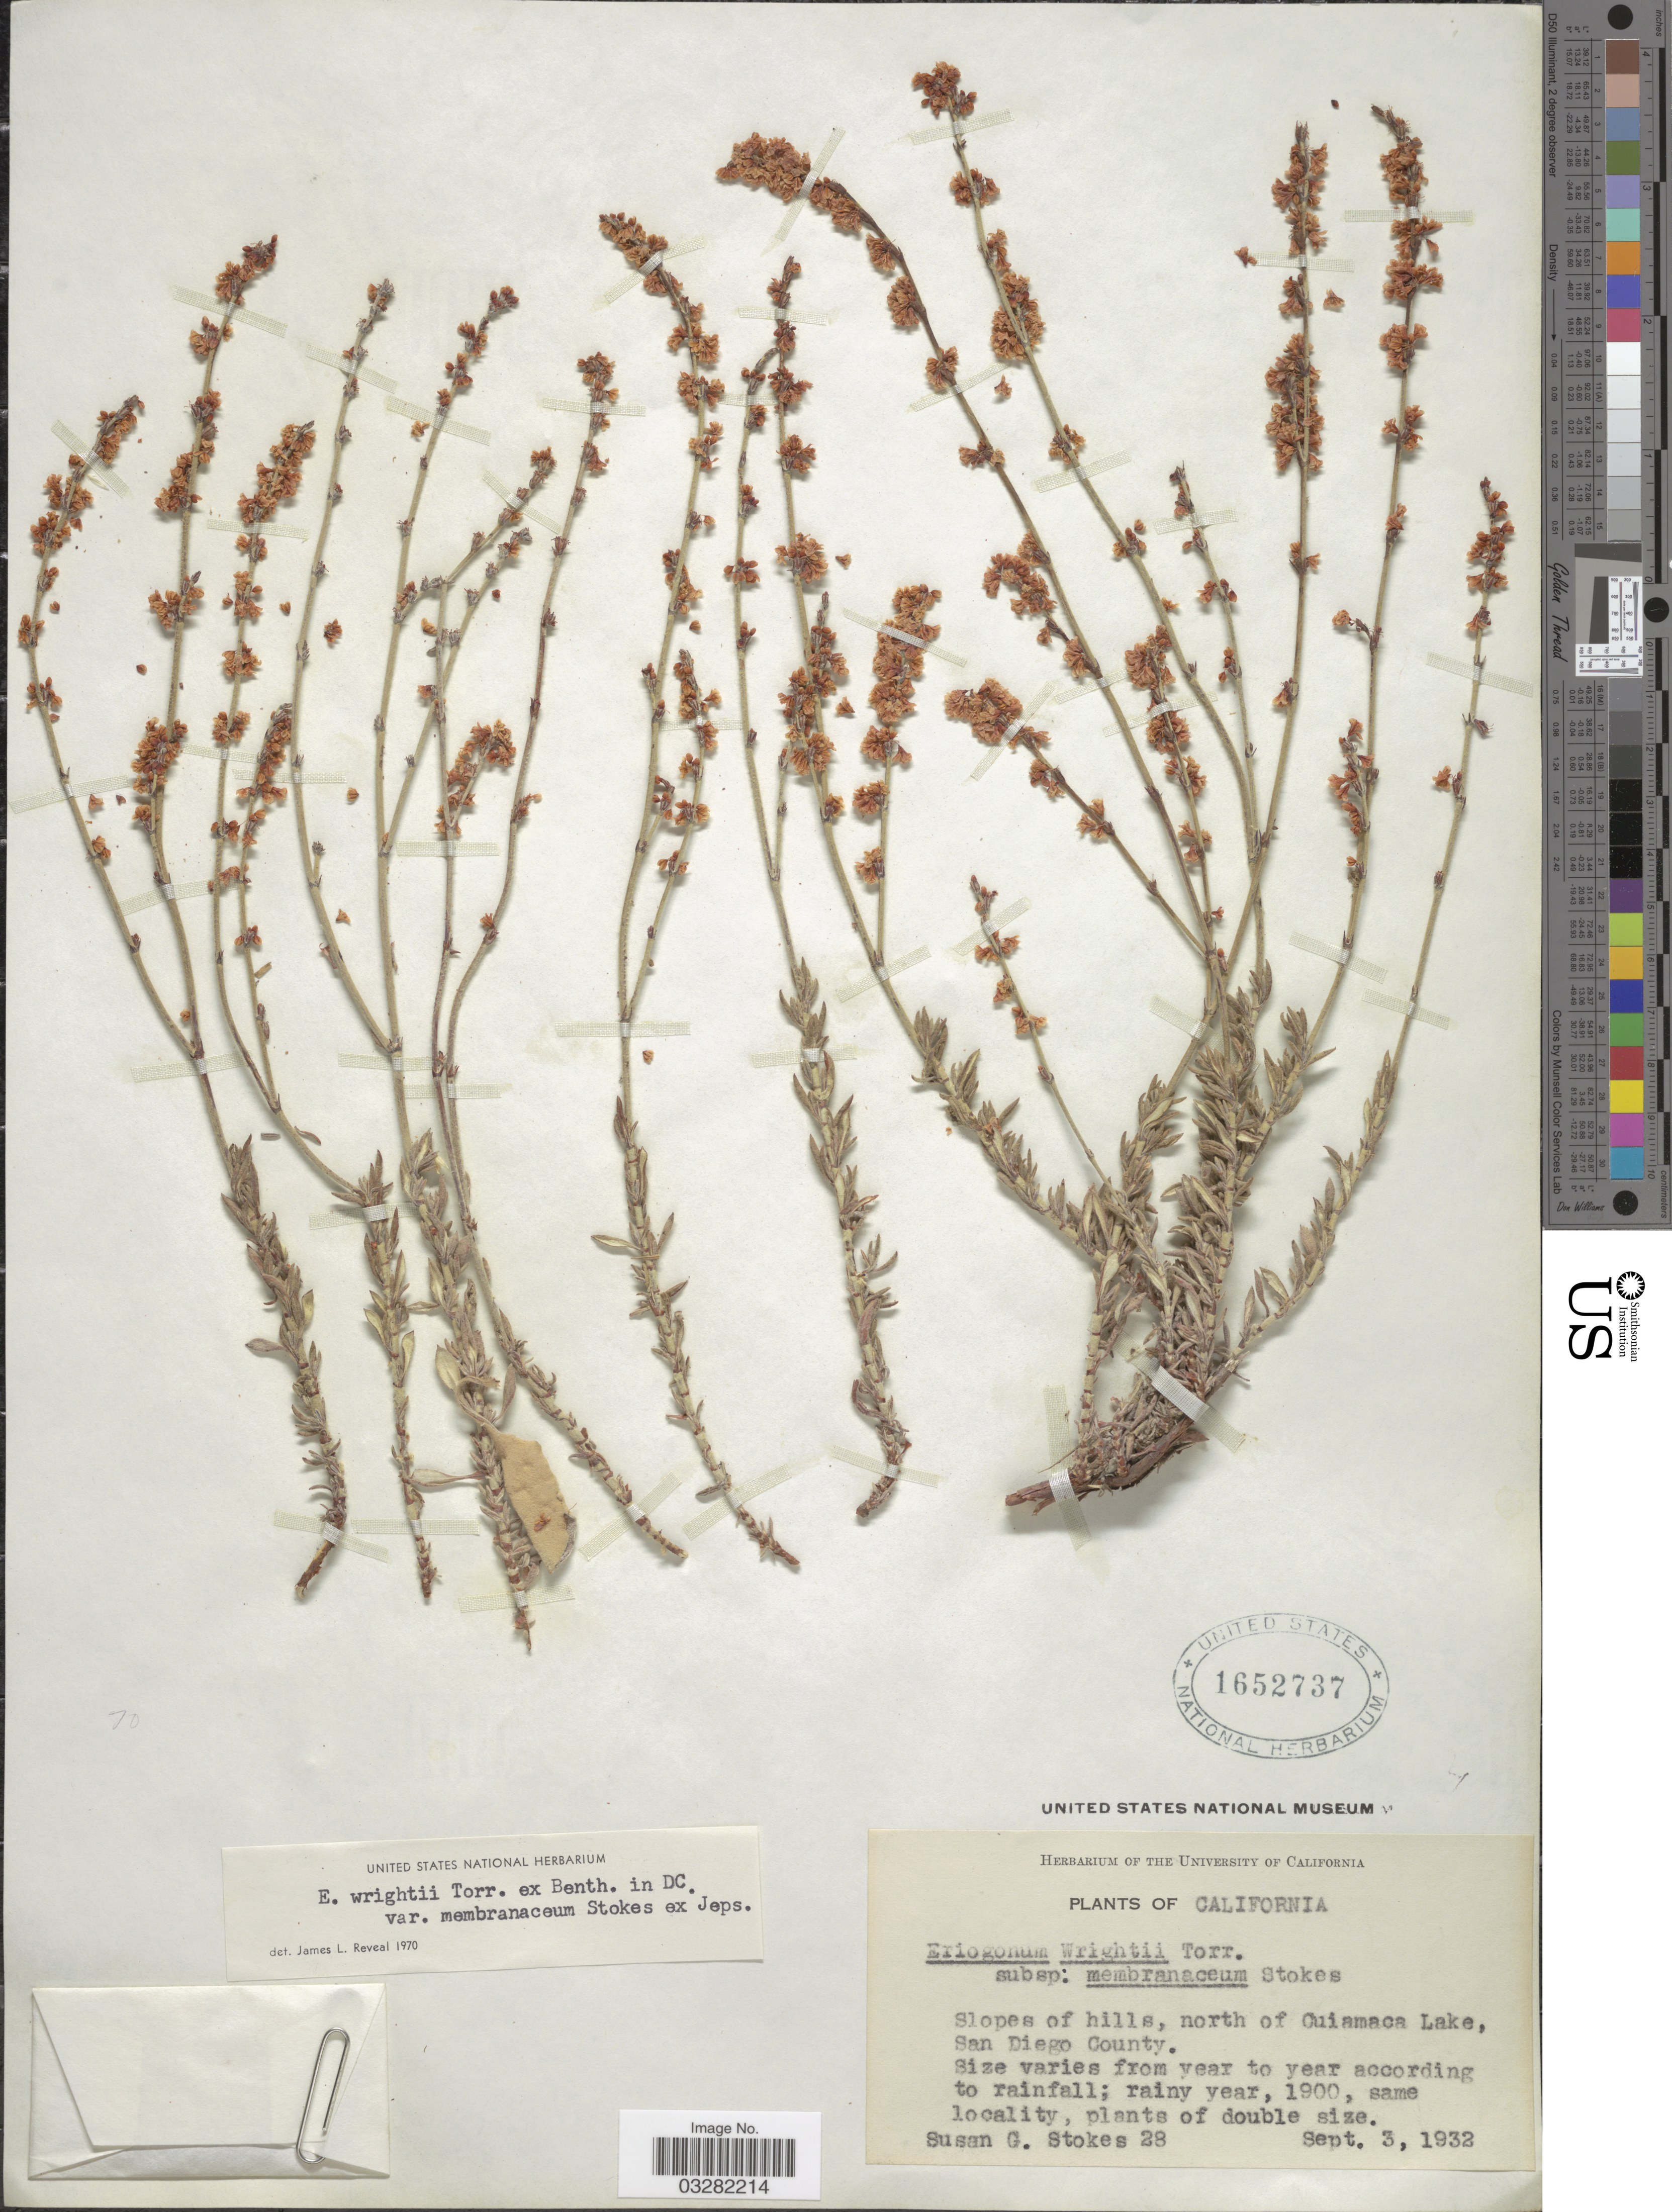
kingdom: Plantae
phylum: Tracheophyta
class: Magnoliopsida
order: Caryophyllales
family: Polygonaceae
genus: Eriogonum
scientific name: Eriogonum wrightii var. membranaceum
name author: S. Stokes ex Jeps.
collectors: S. G. Stokes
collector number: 28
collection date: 1932-09-03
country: United States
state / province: California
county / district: San Diego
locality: Slopes of hills, north of Cuiamaca Lake, San Diego County.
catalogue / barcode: US 1652737